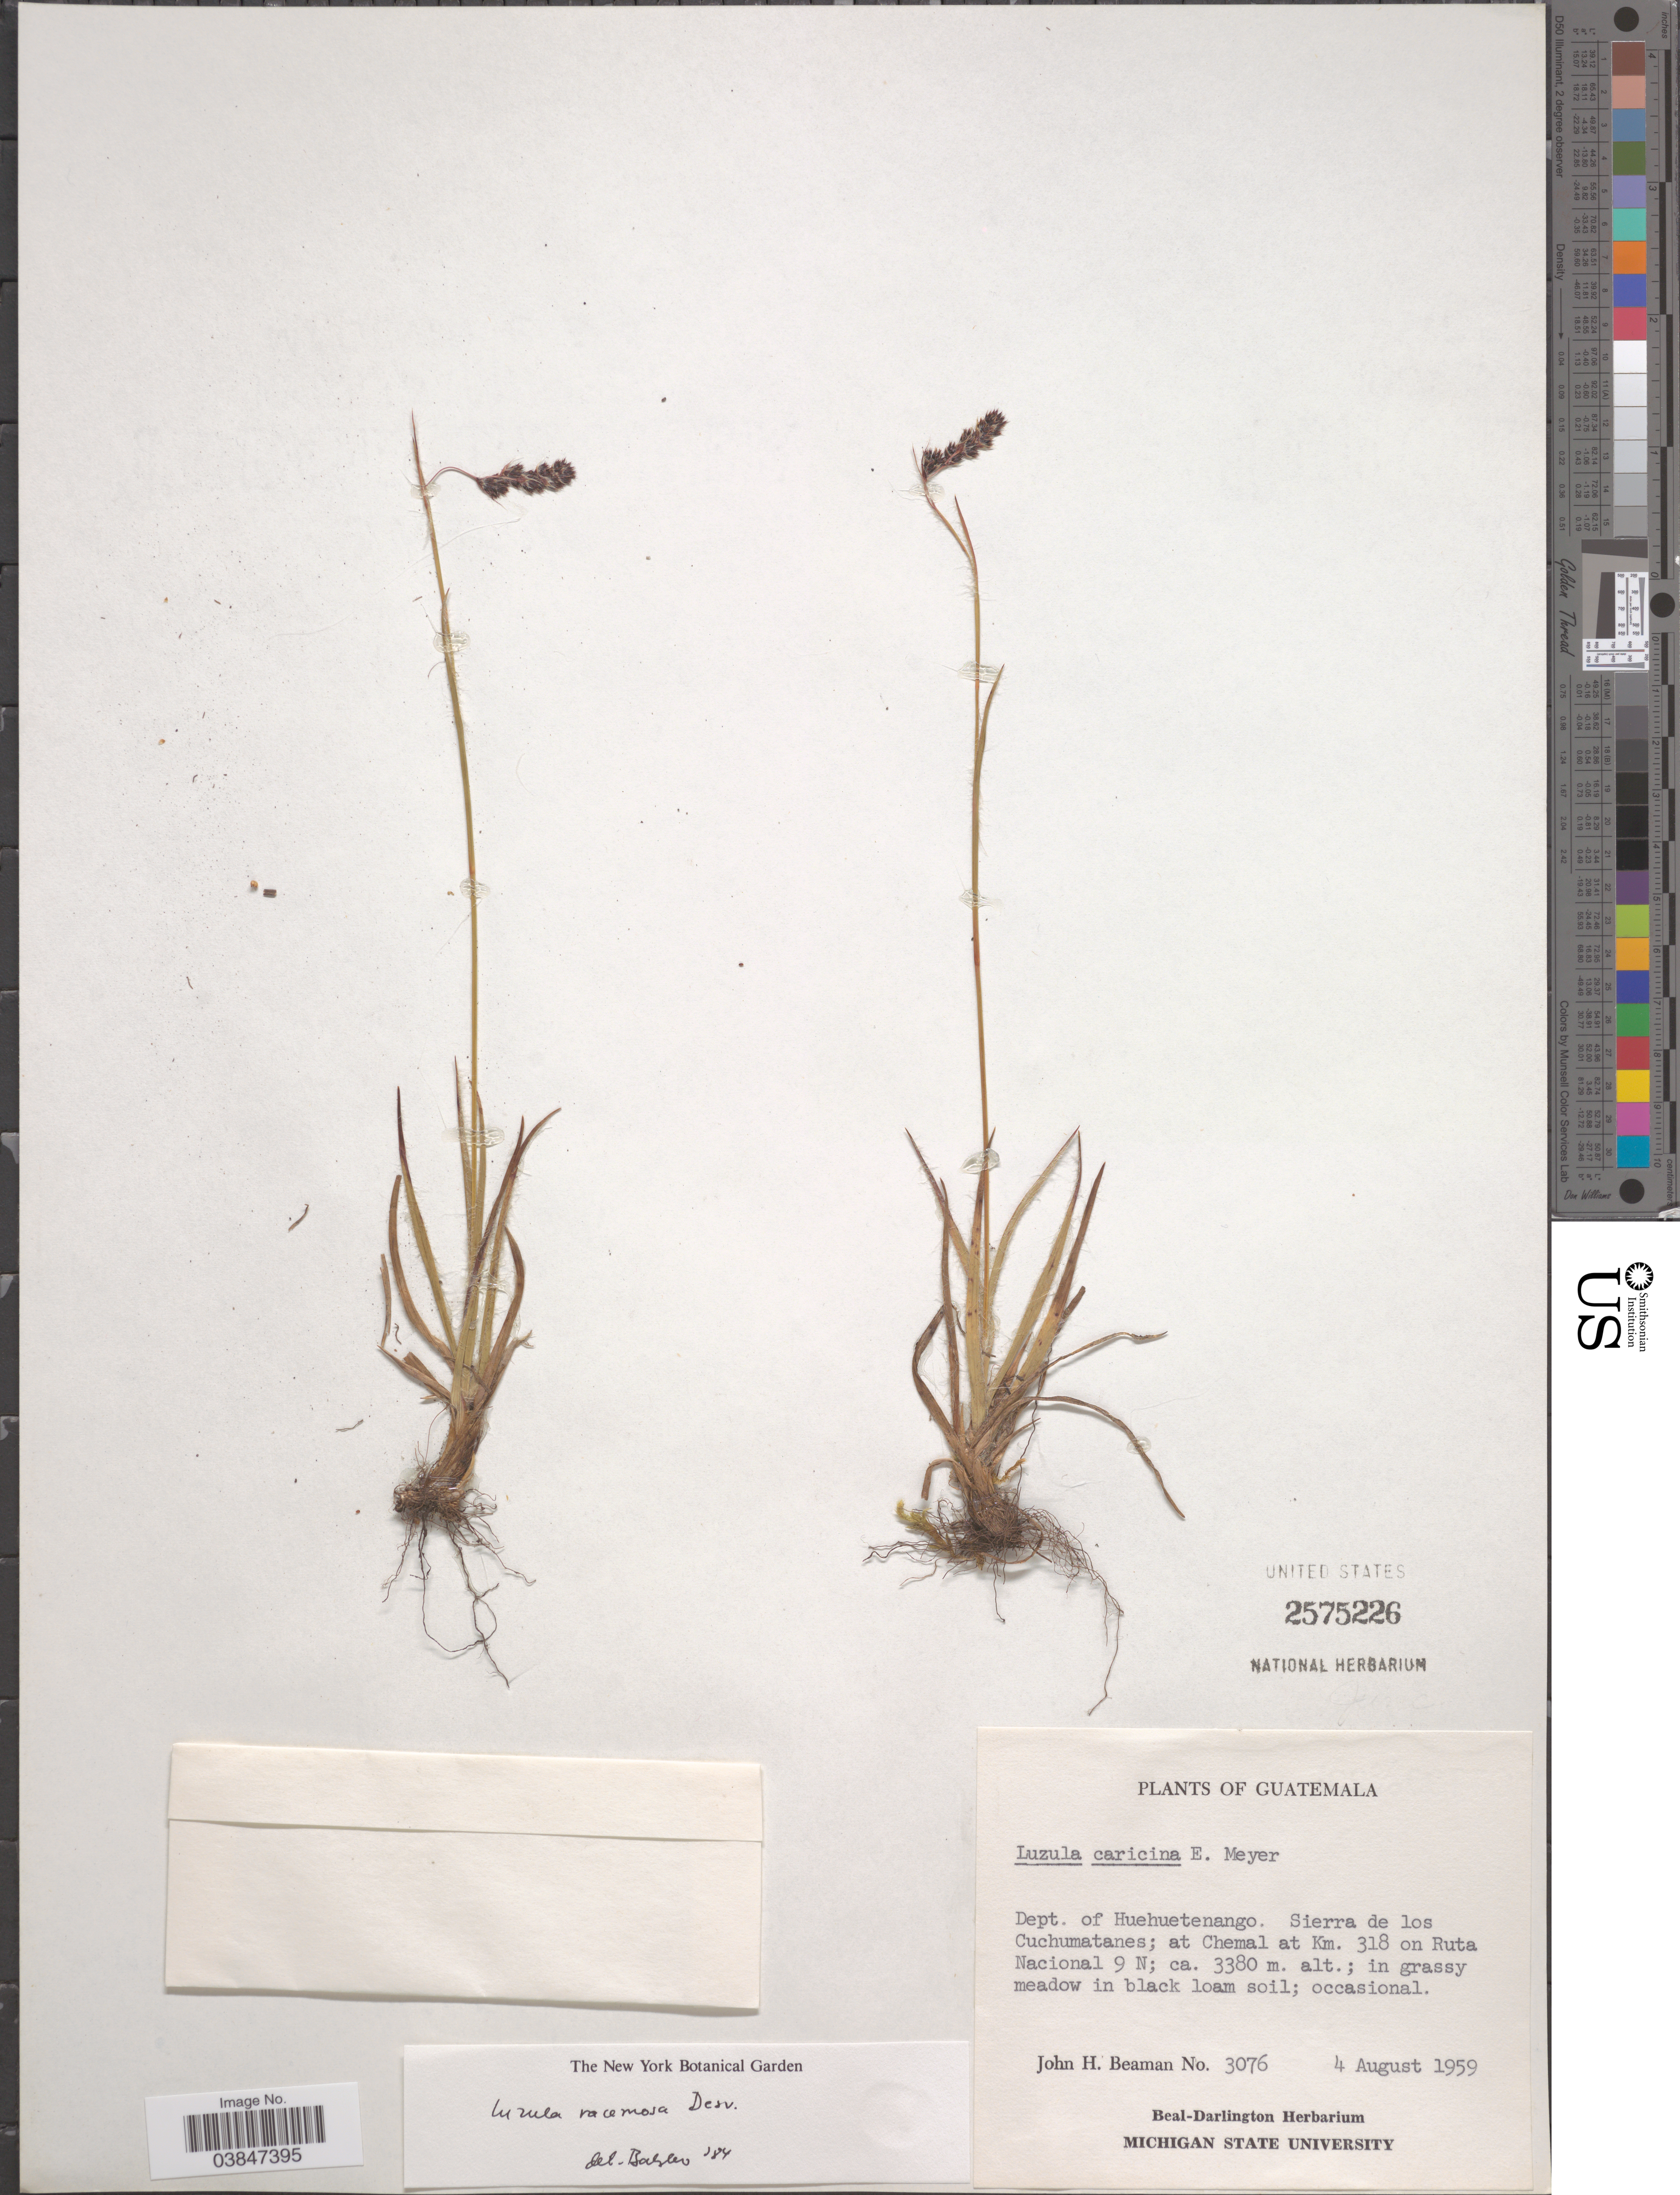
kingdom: Plantae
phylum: Tracheophyta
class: Liliopsida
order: Poales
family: Juncaceae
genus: Luzula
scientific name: Luzula racemosa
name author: Desv.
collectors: J. H. Beaman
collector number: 3076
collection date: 1959-08-04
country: Guatemala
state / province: Huehuetenango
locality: Dept. of Huehuetenango. Sierra de los Cuchumatanes; at Chemal at Km. 318 on Ruta Nacional 9 N.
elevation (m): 3380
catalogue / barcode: US 2575226